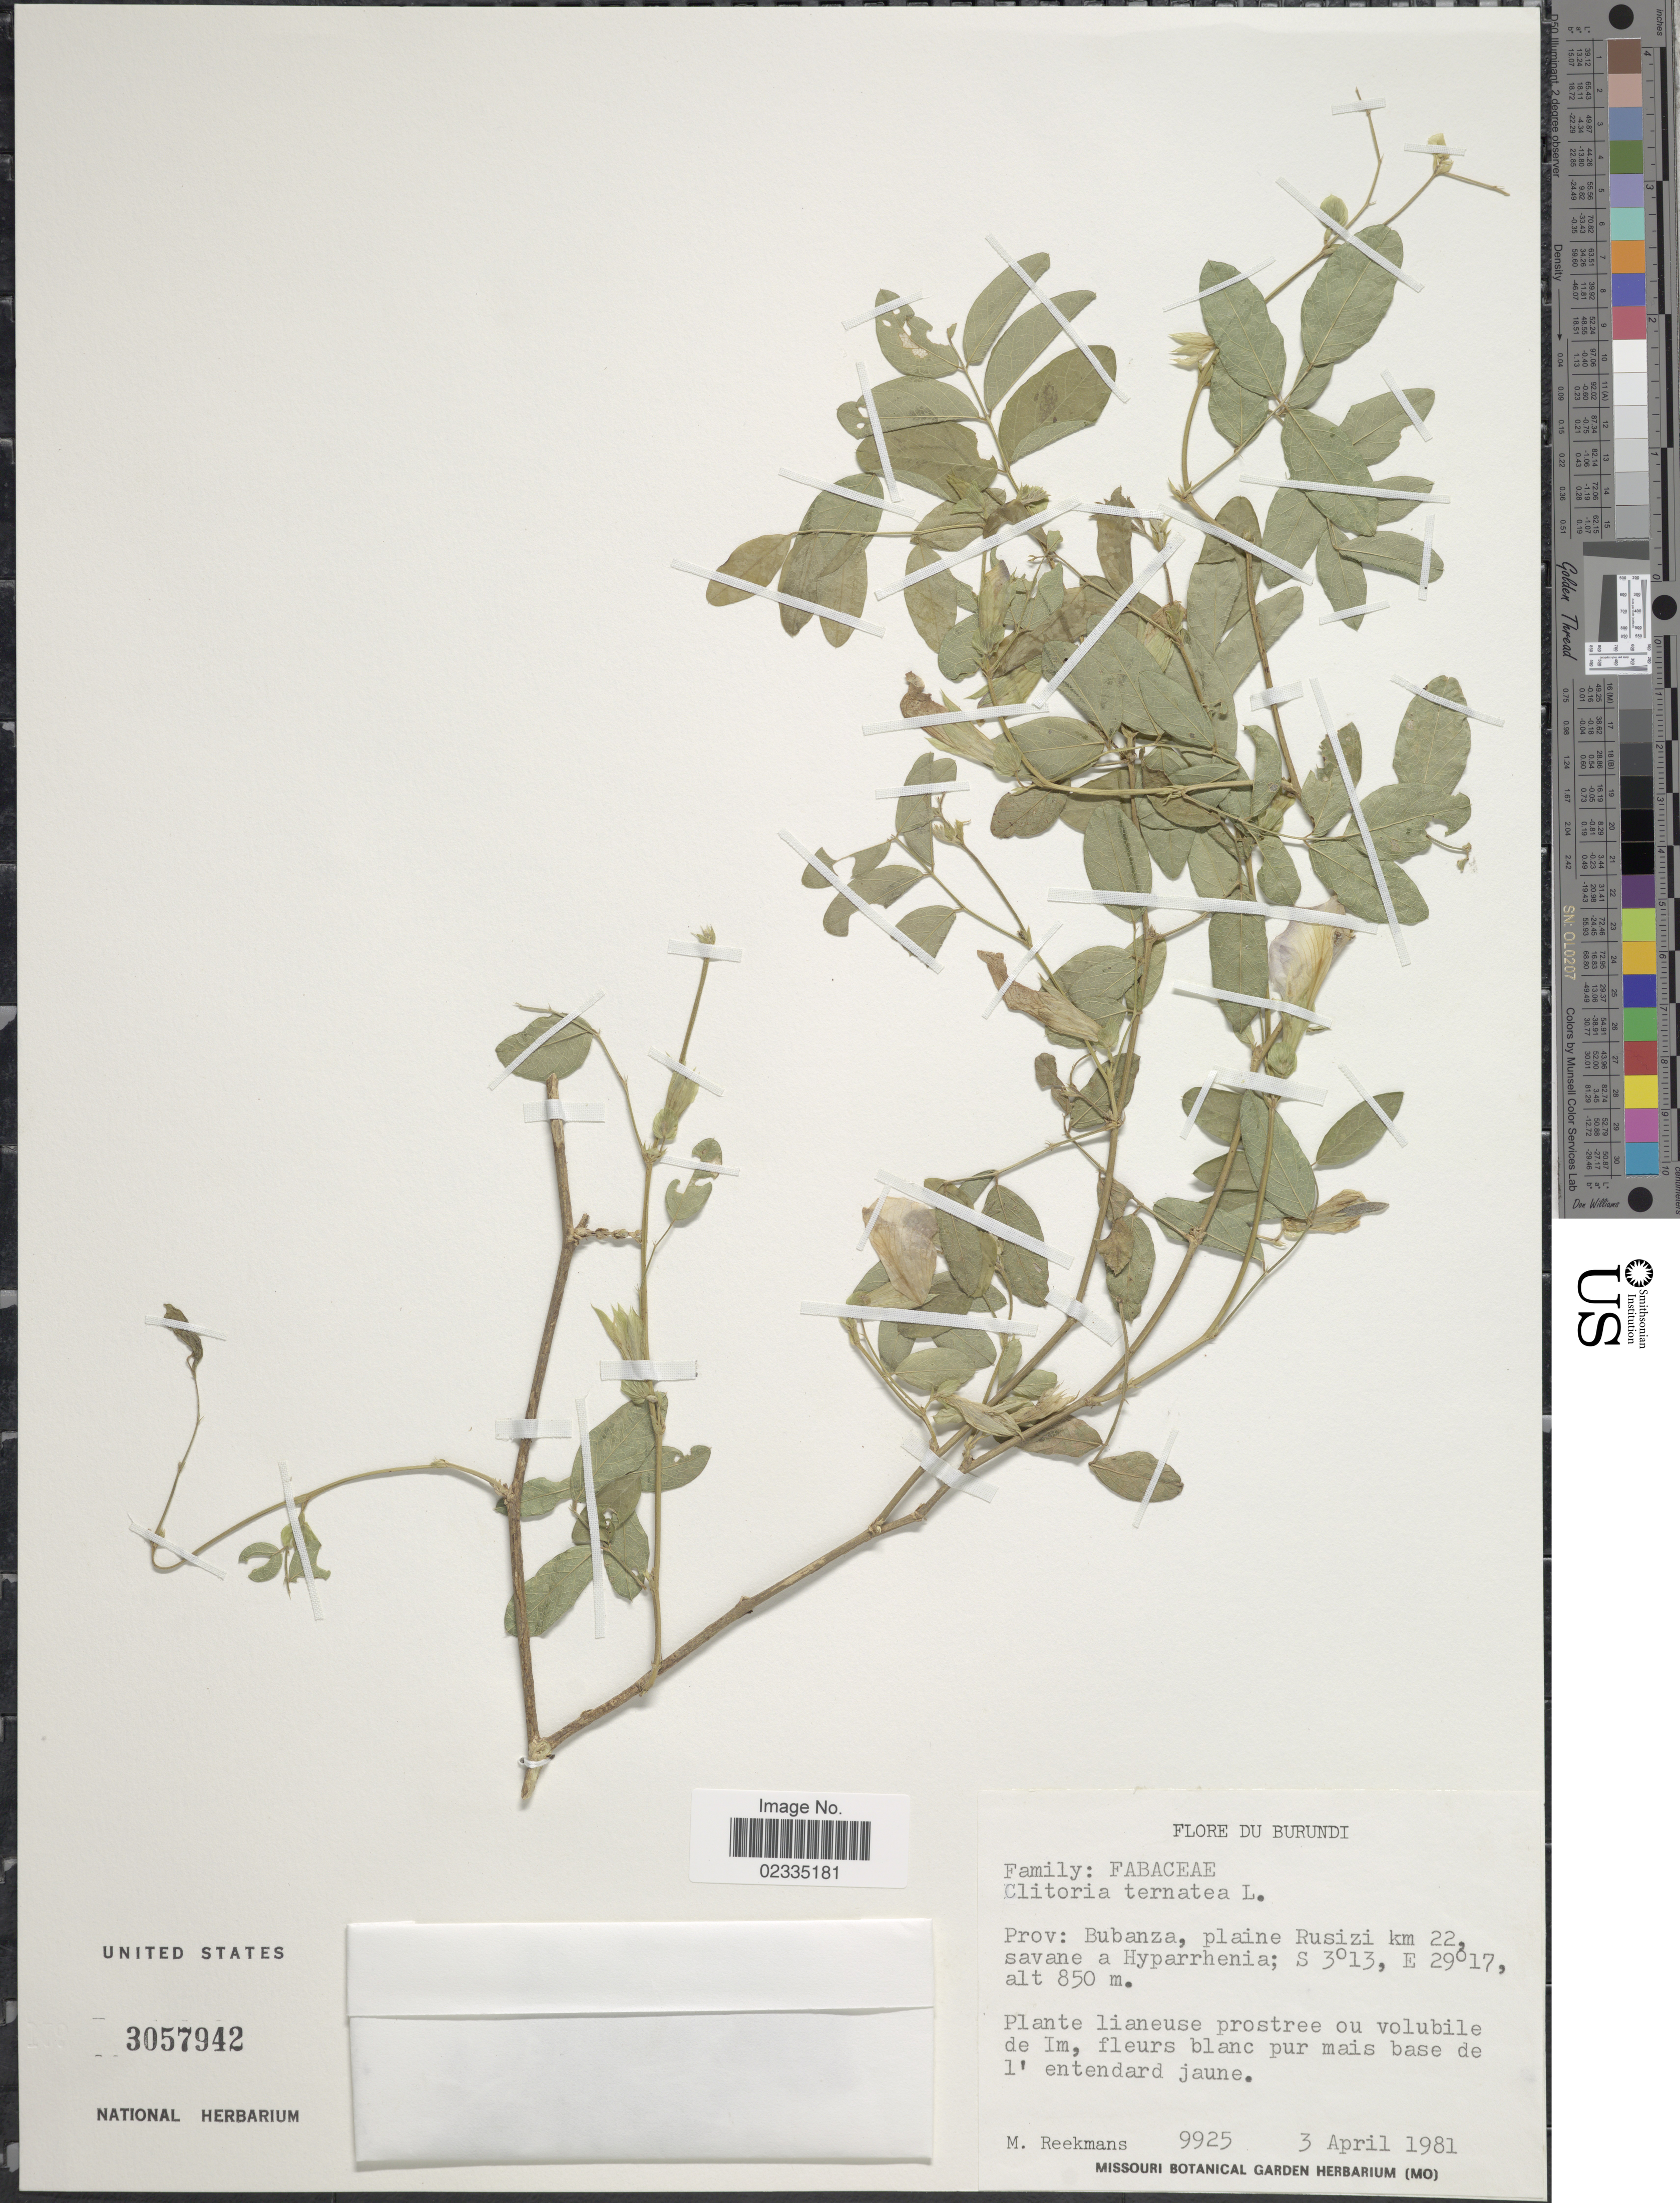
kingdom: Plantae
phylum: Tracheophyta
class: Magnoliopsida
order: Fabales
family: Fabaceae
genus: Clitoria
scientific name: Clitoria ternatea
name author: L.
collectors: M. Reekmans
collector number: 9925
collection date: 1981-04-03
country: Burundi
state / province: Bubanza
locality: Plaine Rusizi km 22, savane a Hyparrhenia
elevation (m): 850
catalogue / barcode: US 3057942